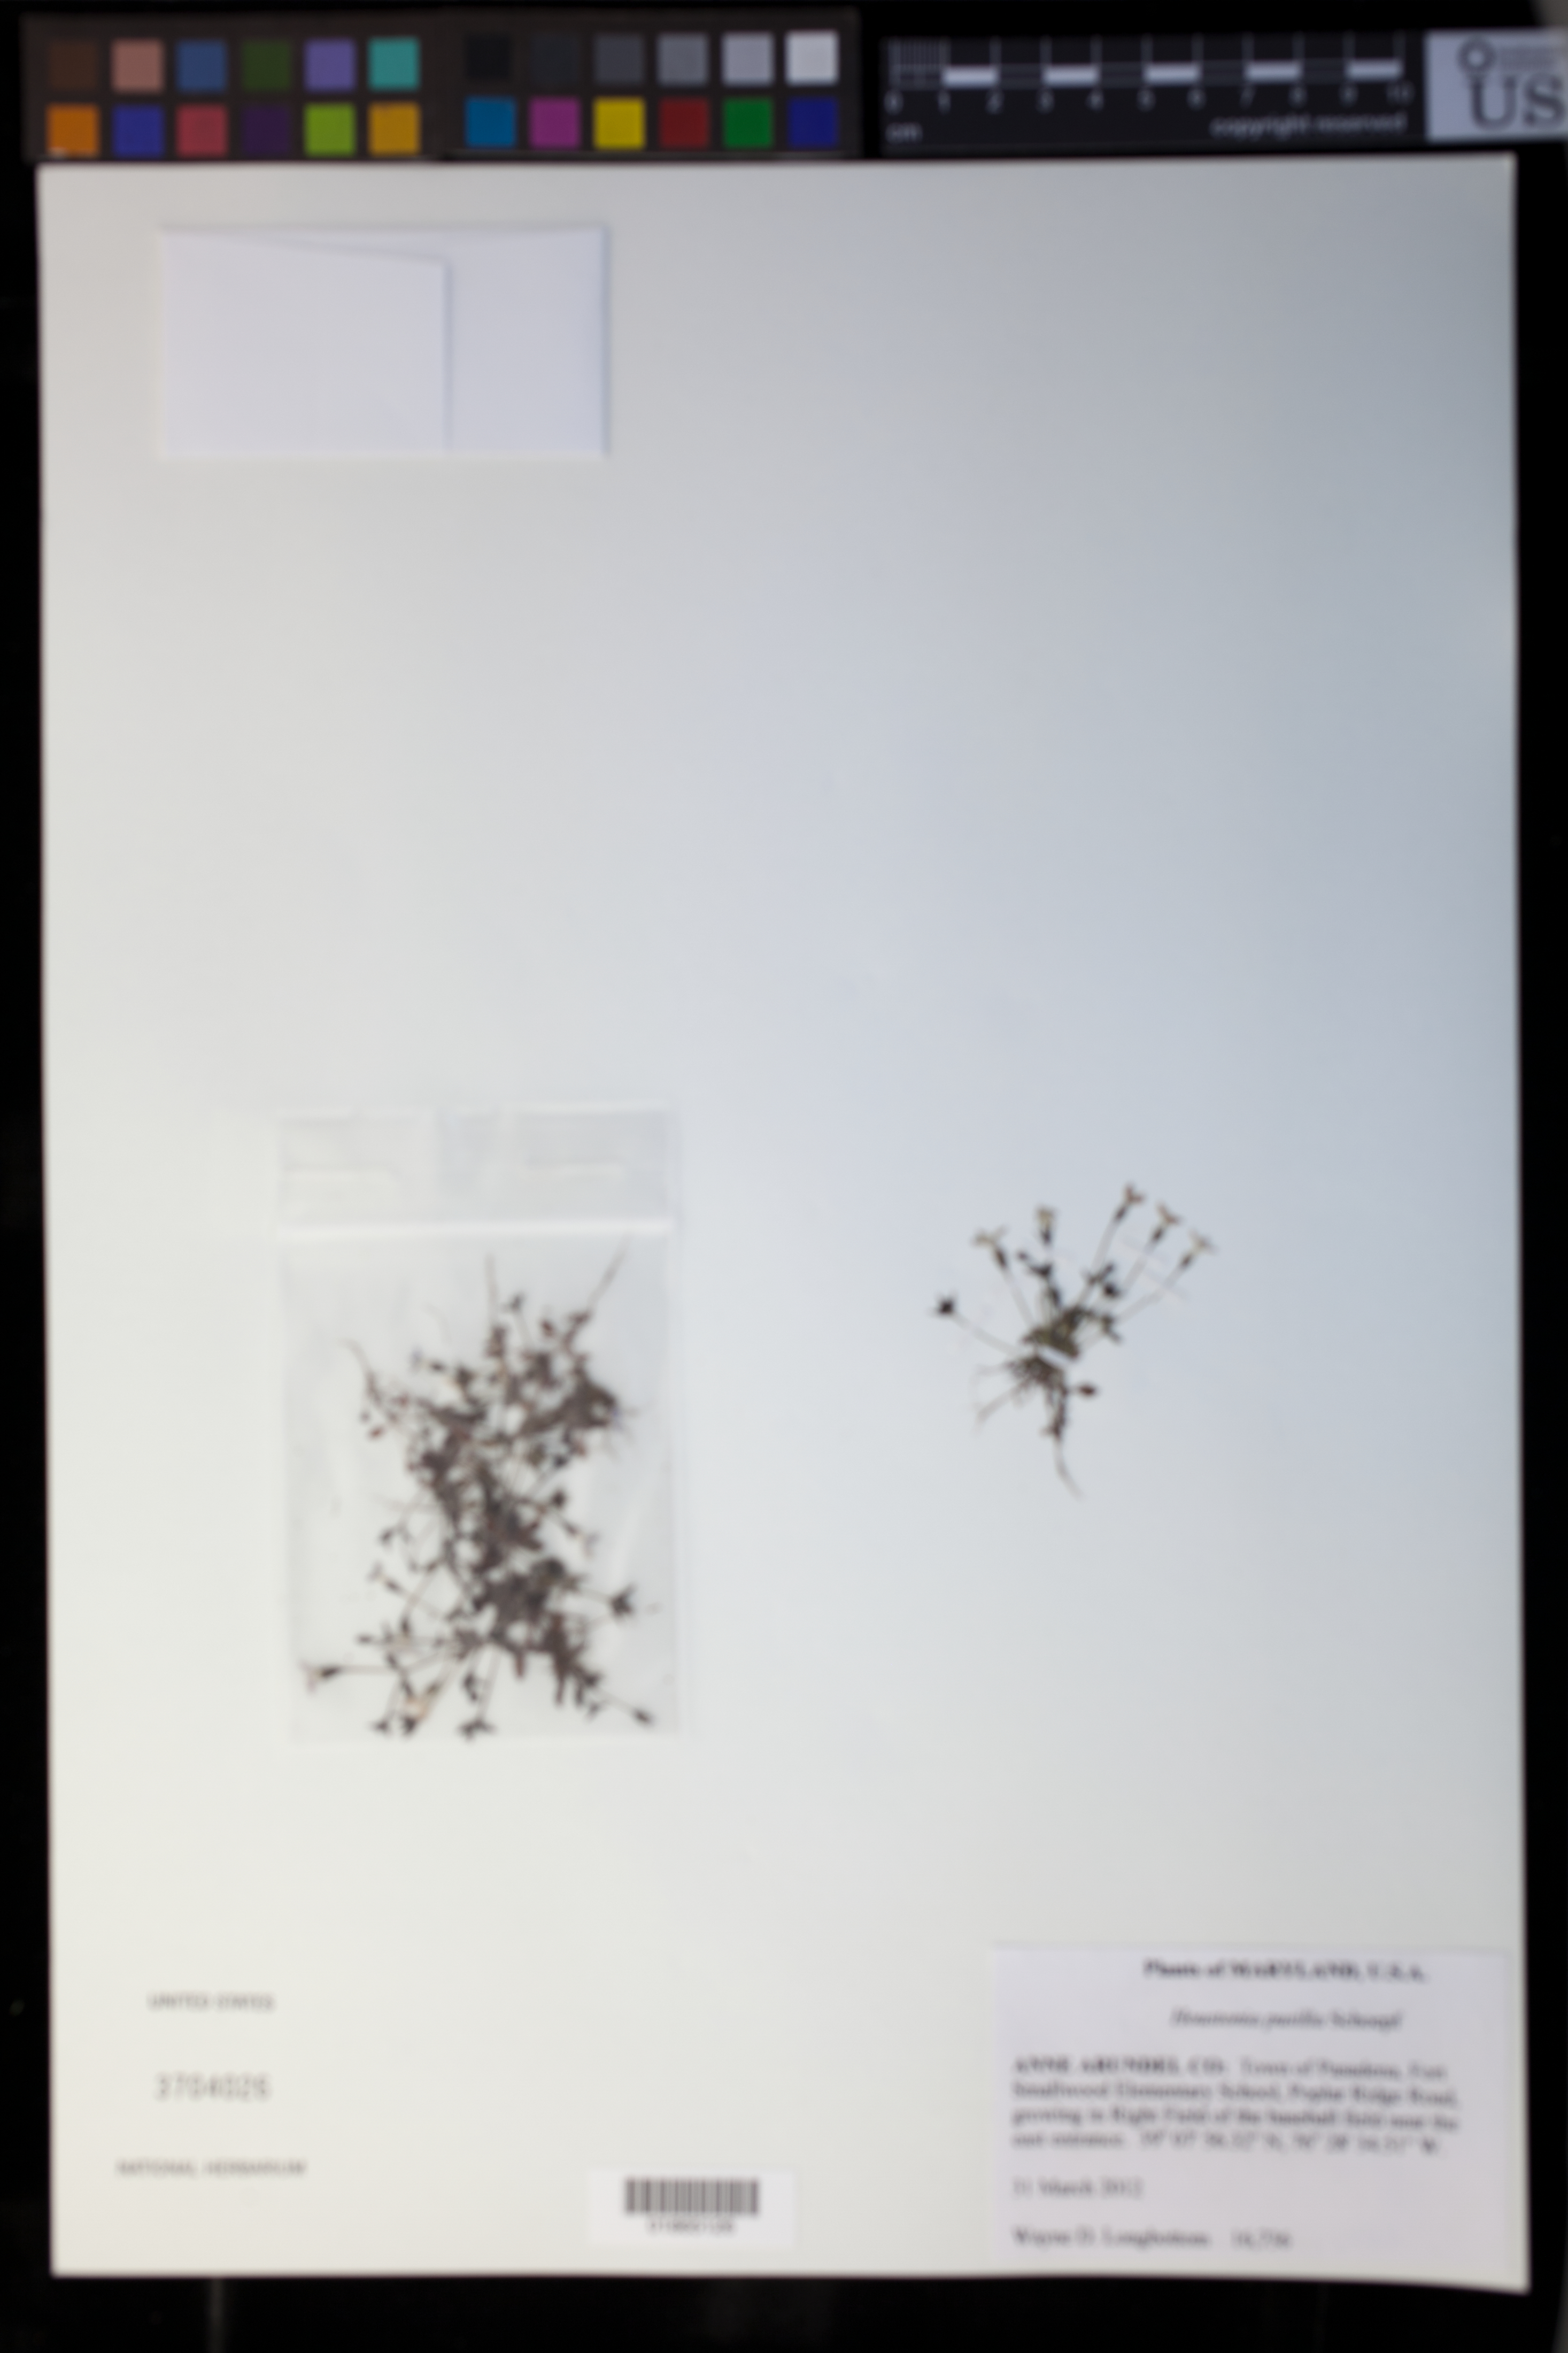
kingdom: Plantae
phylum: Tracheophyta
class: Magnoliopsida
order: Gentianales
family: Rubiaceae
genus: Houstonia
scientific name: Houstonia pusilla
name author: Schoepf.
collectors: W. D. Longbottom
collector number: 16736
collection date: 2012-03-31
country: United States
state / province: Maryland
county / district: Anne Arundel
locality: Town of Pasadena, Fort Smallwood Elementary School, Poplar Ridge Road, in Right Field of the baseball field near the east entrance.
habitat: Growing in baseball field.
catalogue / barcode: US 3704026